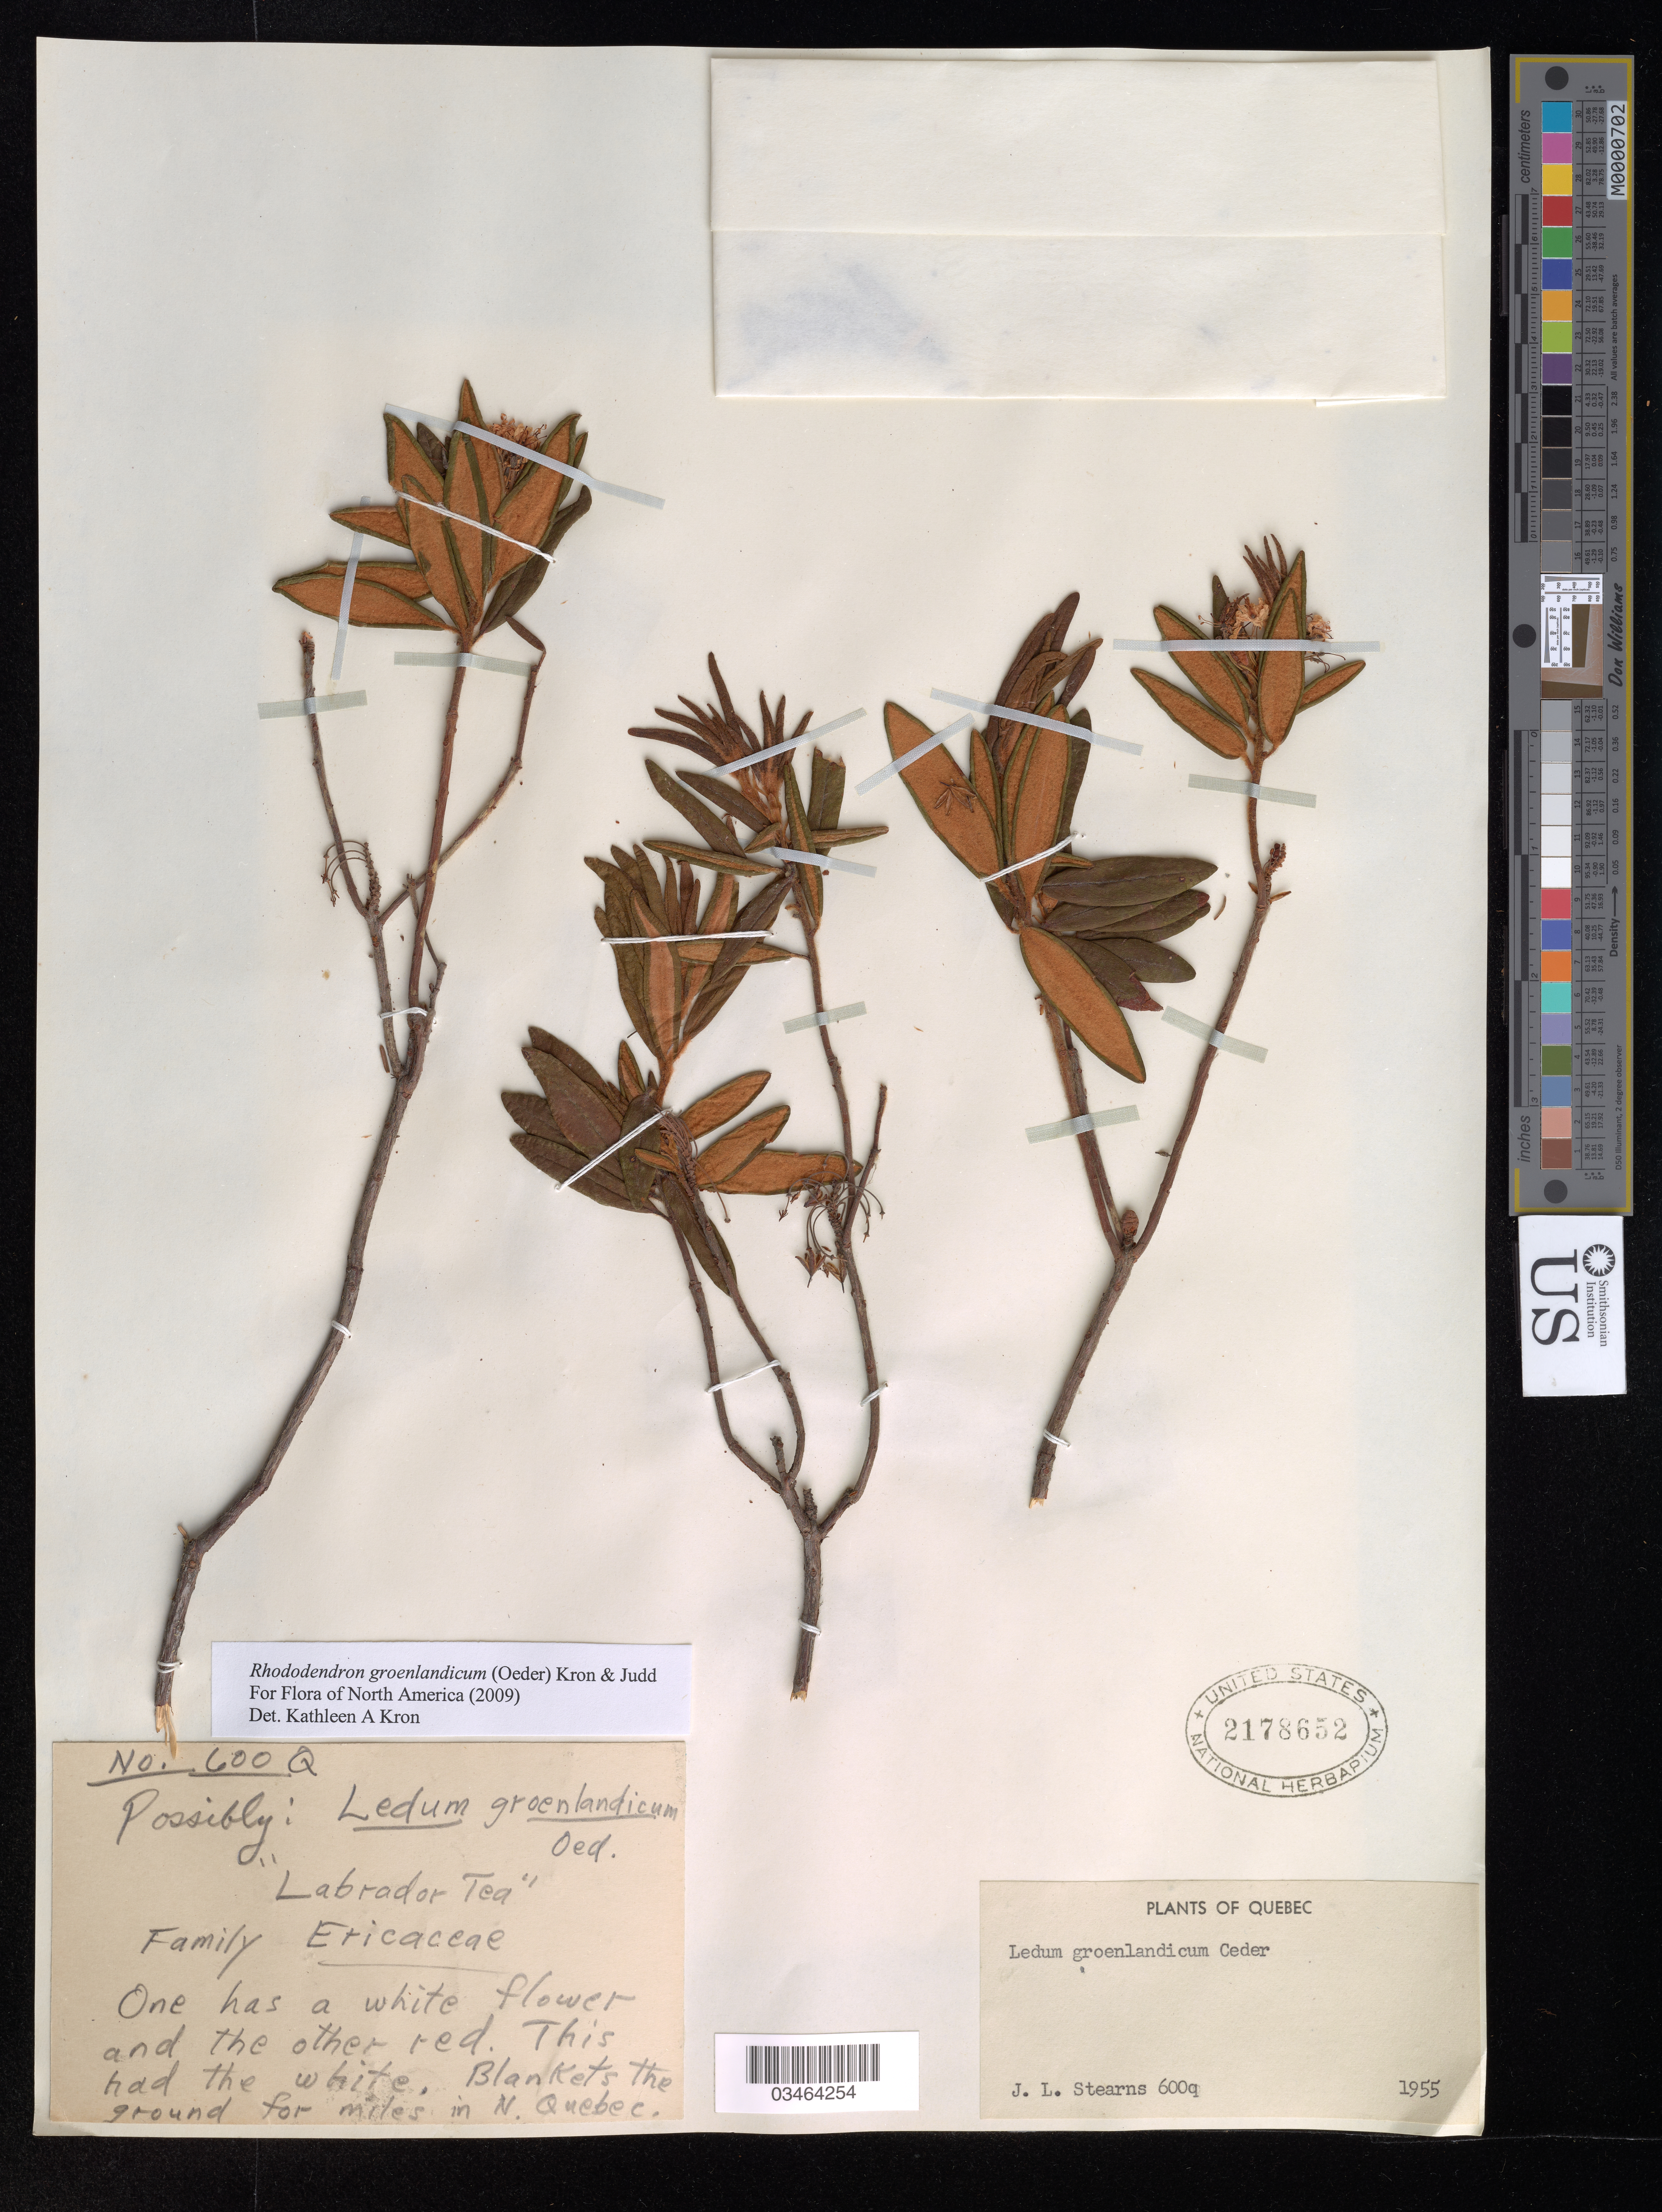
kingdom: Plantae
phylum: Tracheophyta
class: Magnoliopsida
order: Ericales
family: Ericaceae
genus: Rhododendron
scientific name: Rhododendron groenlandicum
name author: (Oeder) Kron & Judd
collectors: J. Stearns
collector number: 600q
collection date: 1955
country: Canada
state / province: Quebec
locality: Blankets the ground for miles in N. Quebec.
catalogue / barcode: US 2178652